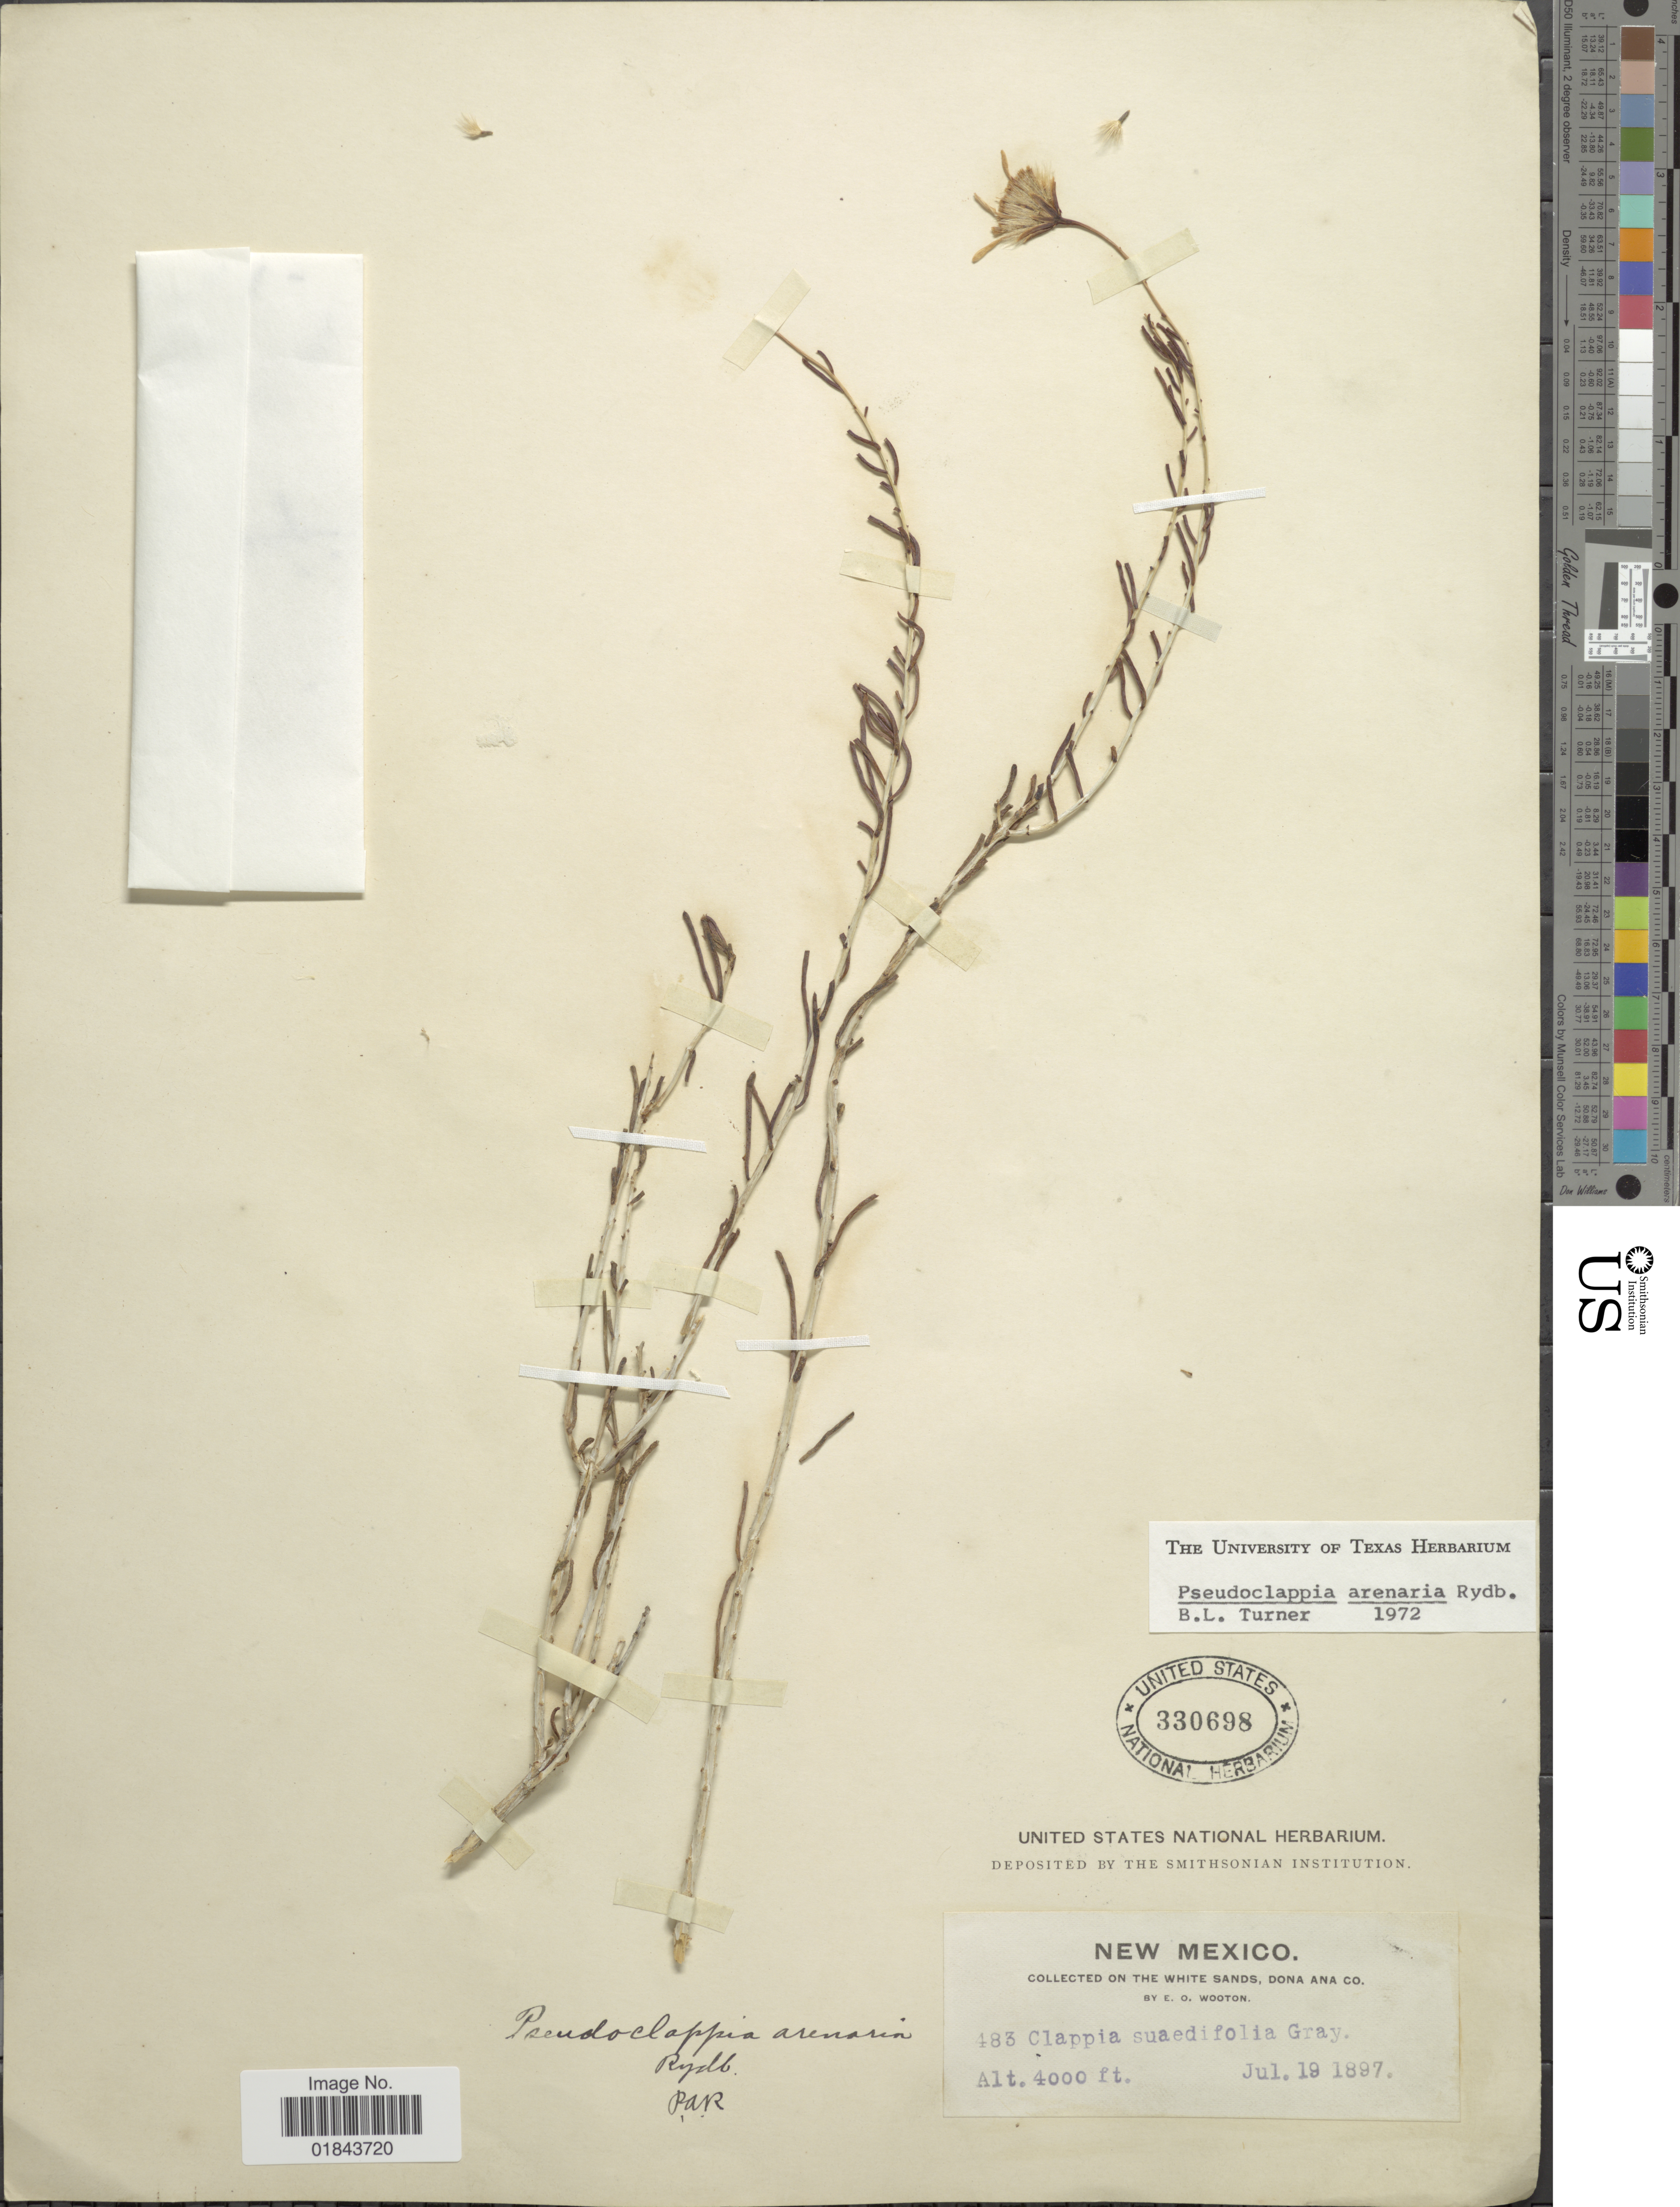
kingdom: Plantae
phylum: Tracheophyta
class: Magnoliopsida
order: Asterales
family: Asteraceae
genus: Pseudoclappia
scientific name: Pseudoclappia arenaria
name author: Rydb.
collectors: E. O. Wooton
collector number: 483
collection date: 1897-07-19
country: United States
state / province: New Mexico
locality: On the White Sands, Dona Ana Co.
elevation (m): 1219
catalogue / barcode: US 330698